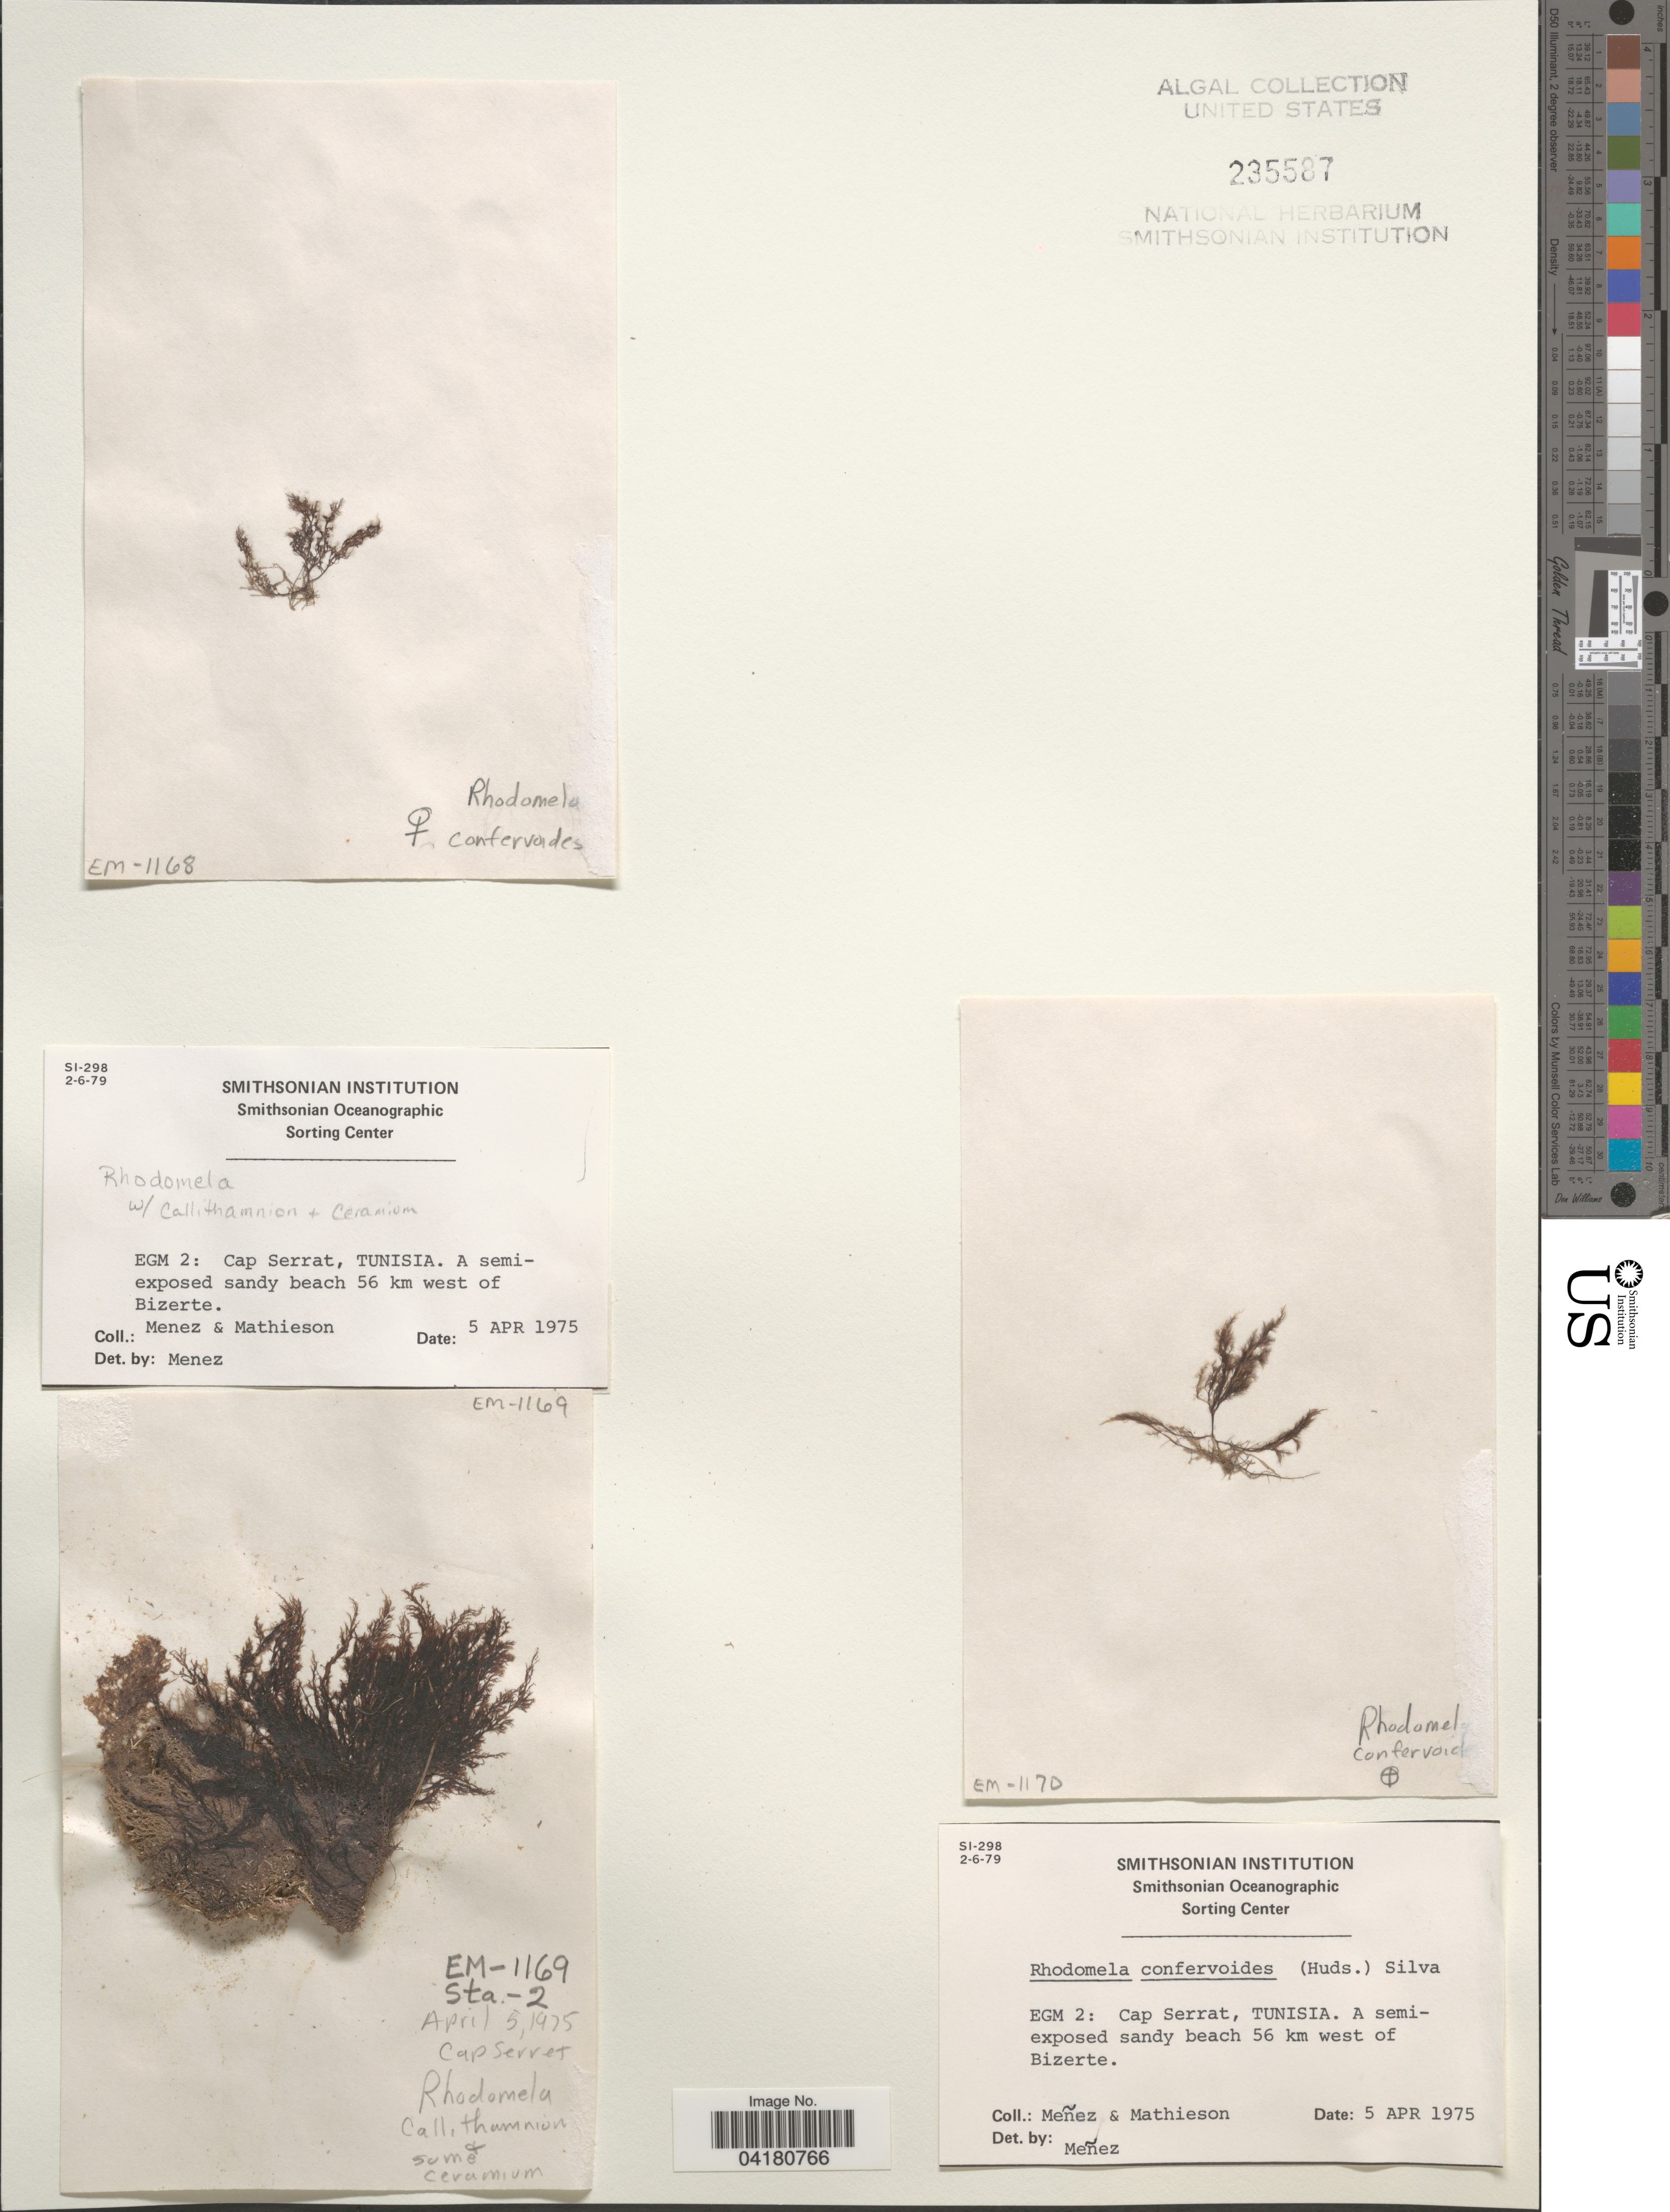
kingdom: Plantae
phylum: Rhodophyta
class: Florideophyceae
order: Ceramiales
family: Rhodomelaceae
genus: Rhodomela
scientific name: Rhodomela confervoides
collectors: Menez & Mathieson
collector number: EM-1170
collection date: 1975-04-05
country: Tunisia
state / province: Bizerte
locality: EGM 2: Cap Serrat. A semi-exposed sandy beach 56 km west of Bizerte.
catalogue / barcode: US 235587